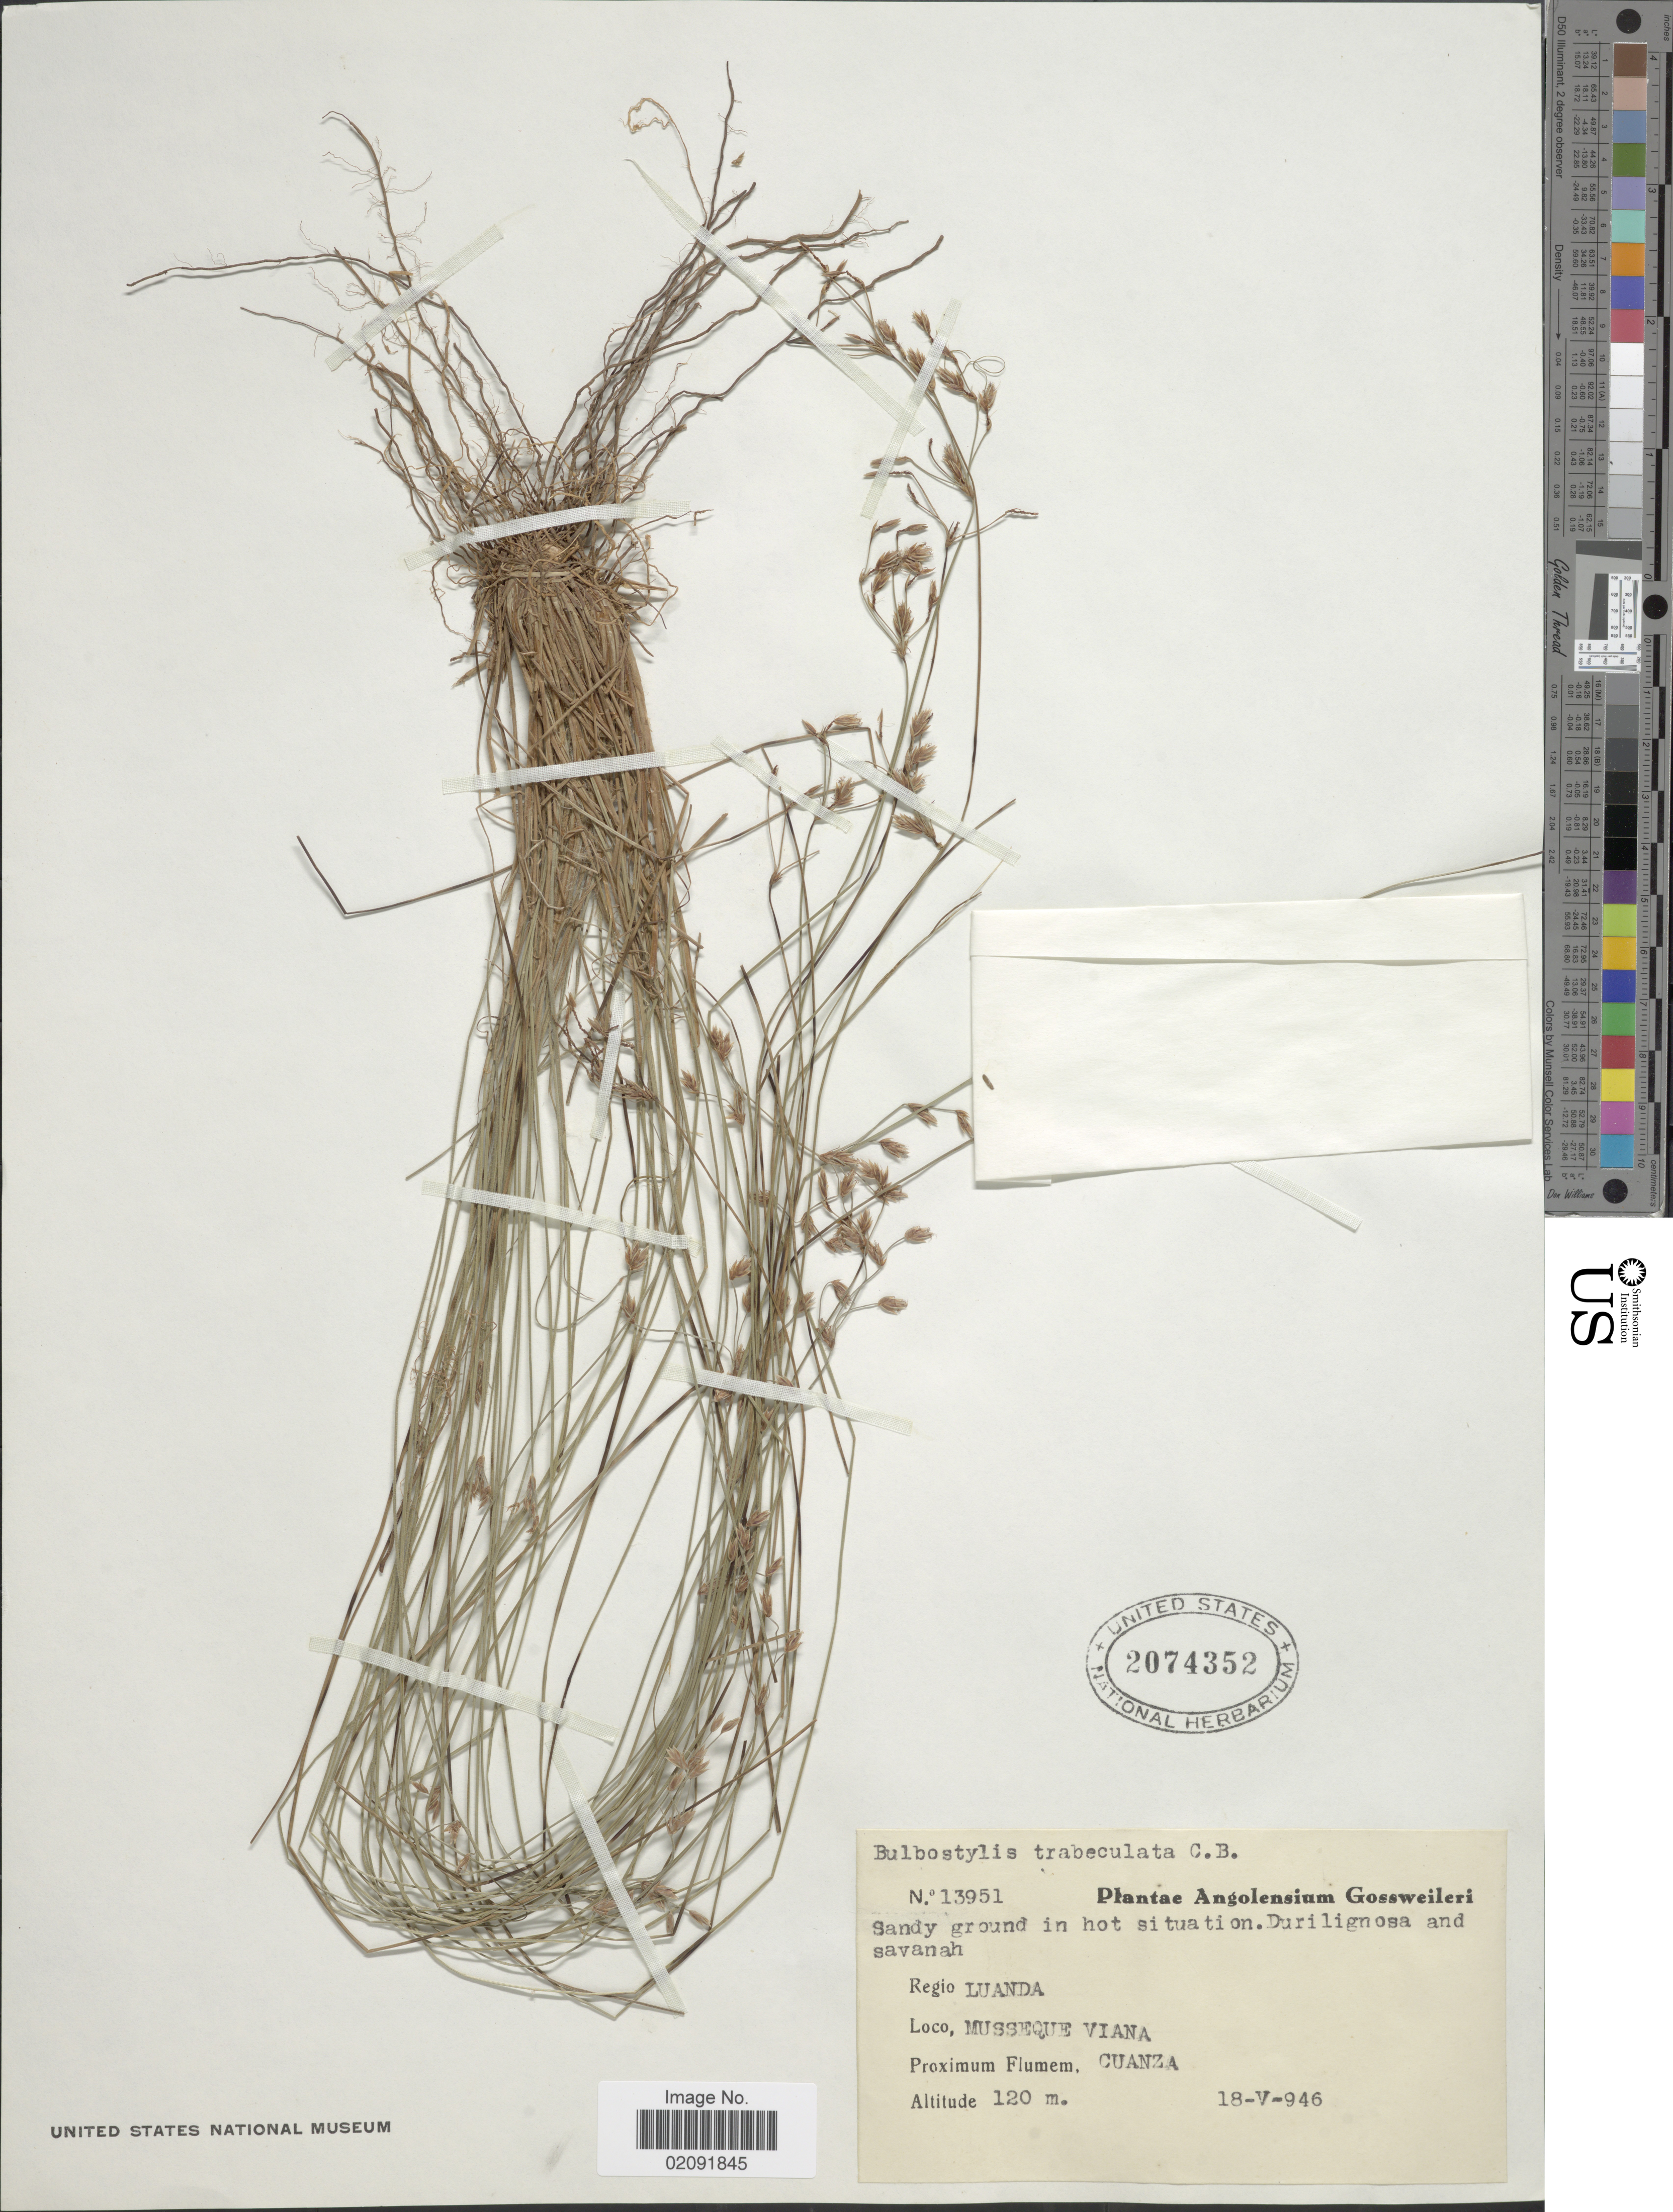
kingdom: Plantae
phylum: Tracheophyta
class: Liliopsida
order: Poales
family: Cyperaceae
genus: Bulbostylis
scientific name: Bulbostylis trabeculata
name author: C.B. Clarke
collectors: -. Gossweiler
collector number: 13951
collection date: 1946-05-18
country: Angola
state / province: Luanda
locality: Sandy ground in hot situation. Durilignosa and savanah, Regio Luanda, Musseque Viana, Cuanza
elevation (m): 120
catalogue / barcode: US 2074352